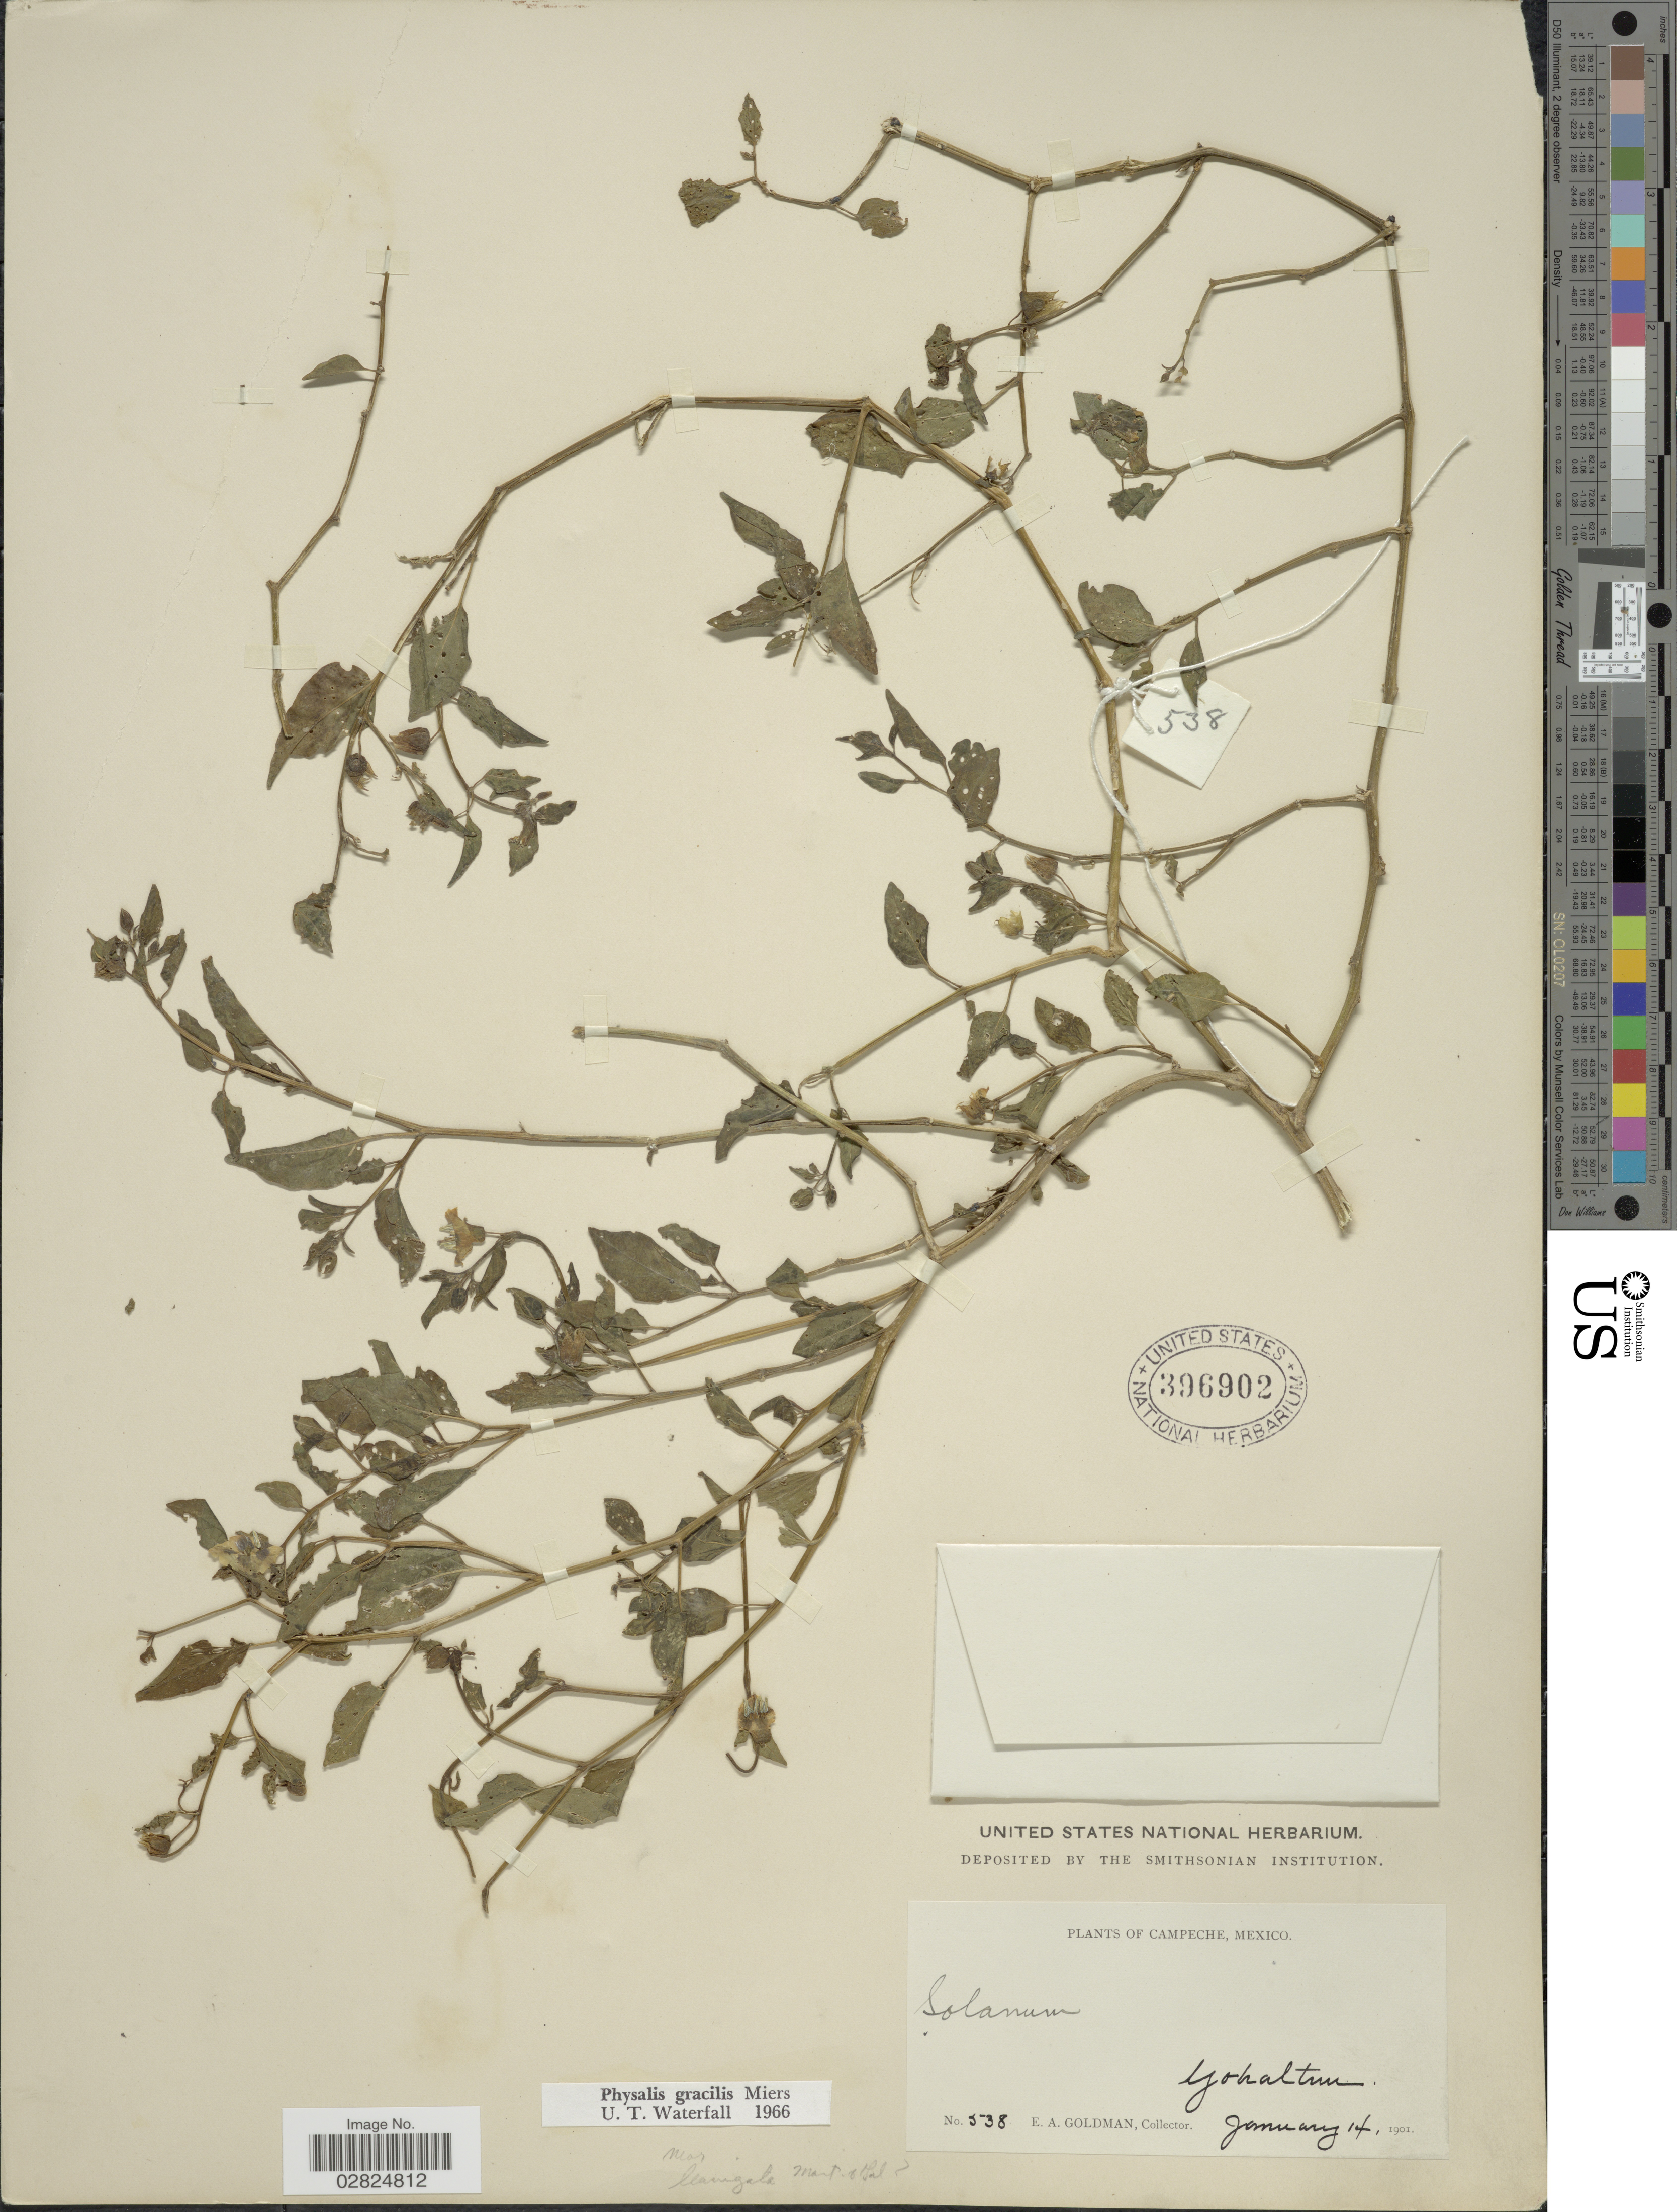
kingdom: Plantae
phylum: Tracheophyta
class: Magnoliopsida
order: Solanales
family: Solanaceae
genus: Physalis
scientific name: Physalis gracilis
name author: Miers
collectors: E. A. Goldman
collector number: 538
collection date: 1901-01-14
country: Mexico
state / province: Campeche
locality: Yohaltun.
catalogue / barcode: US 396902